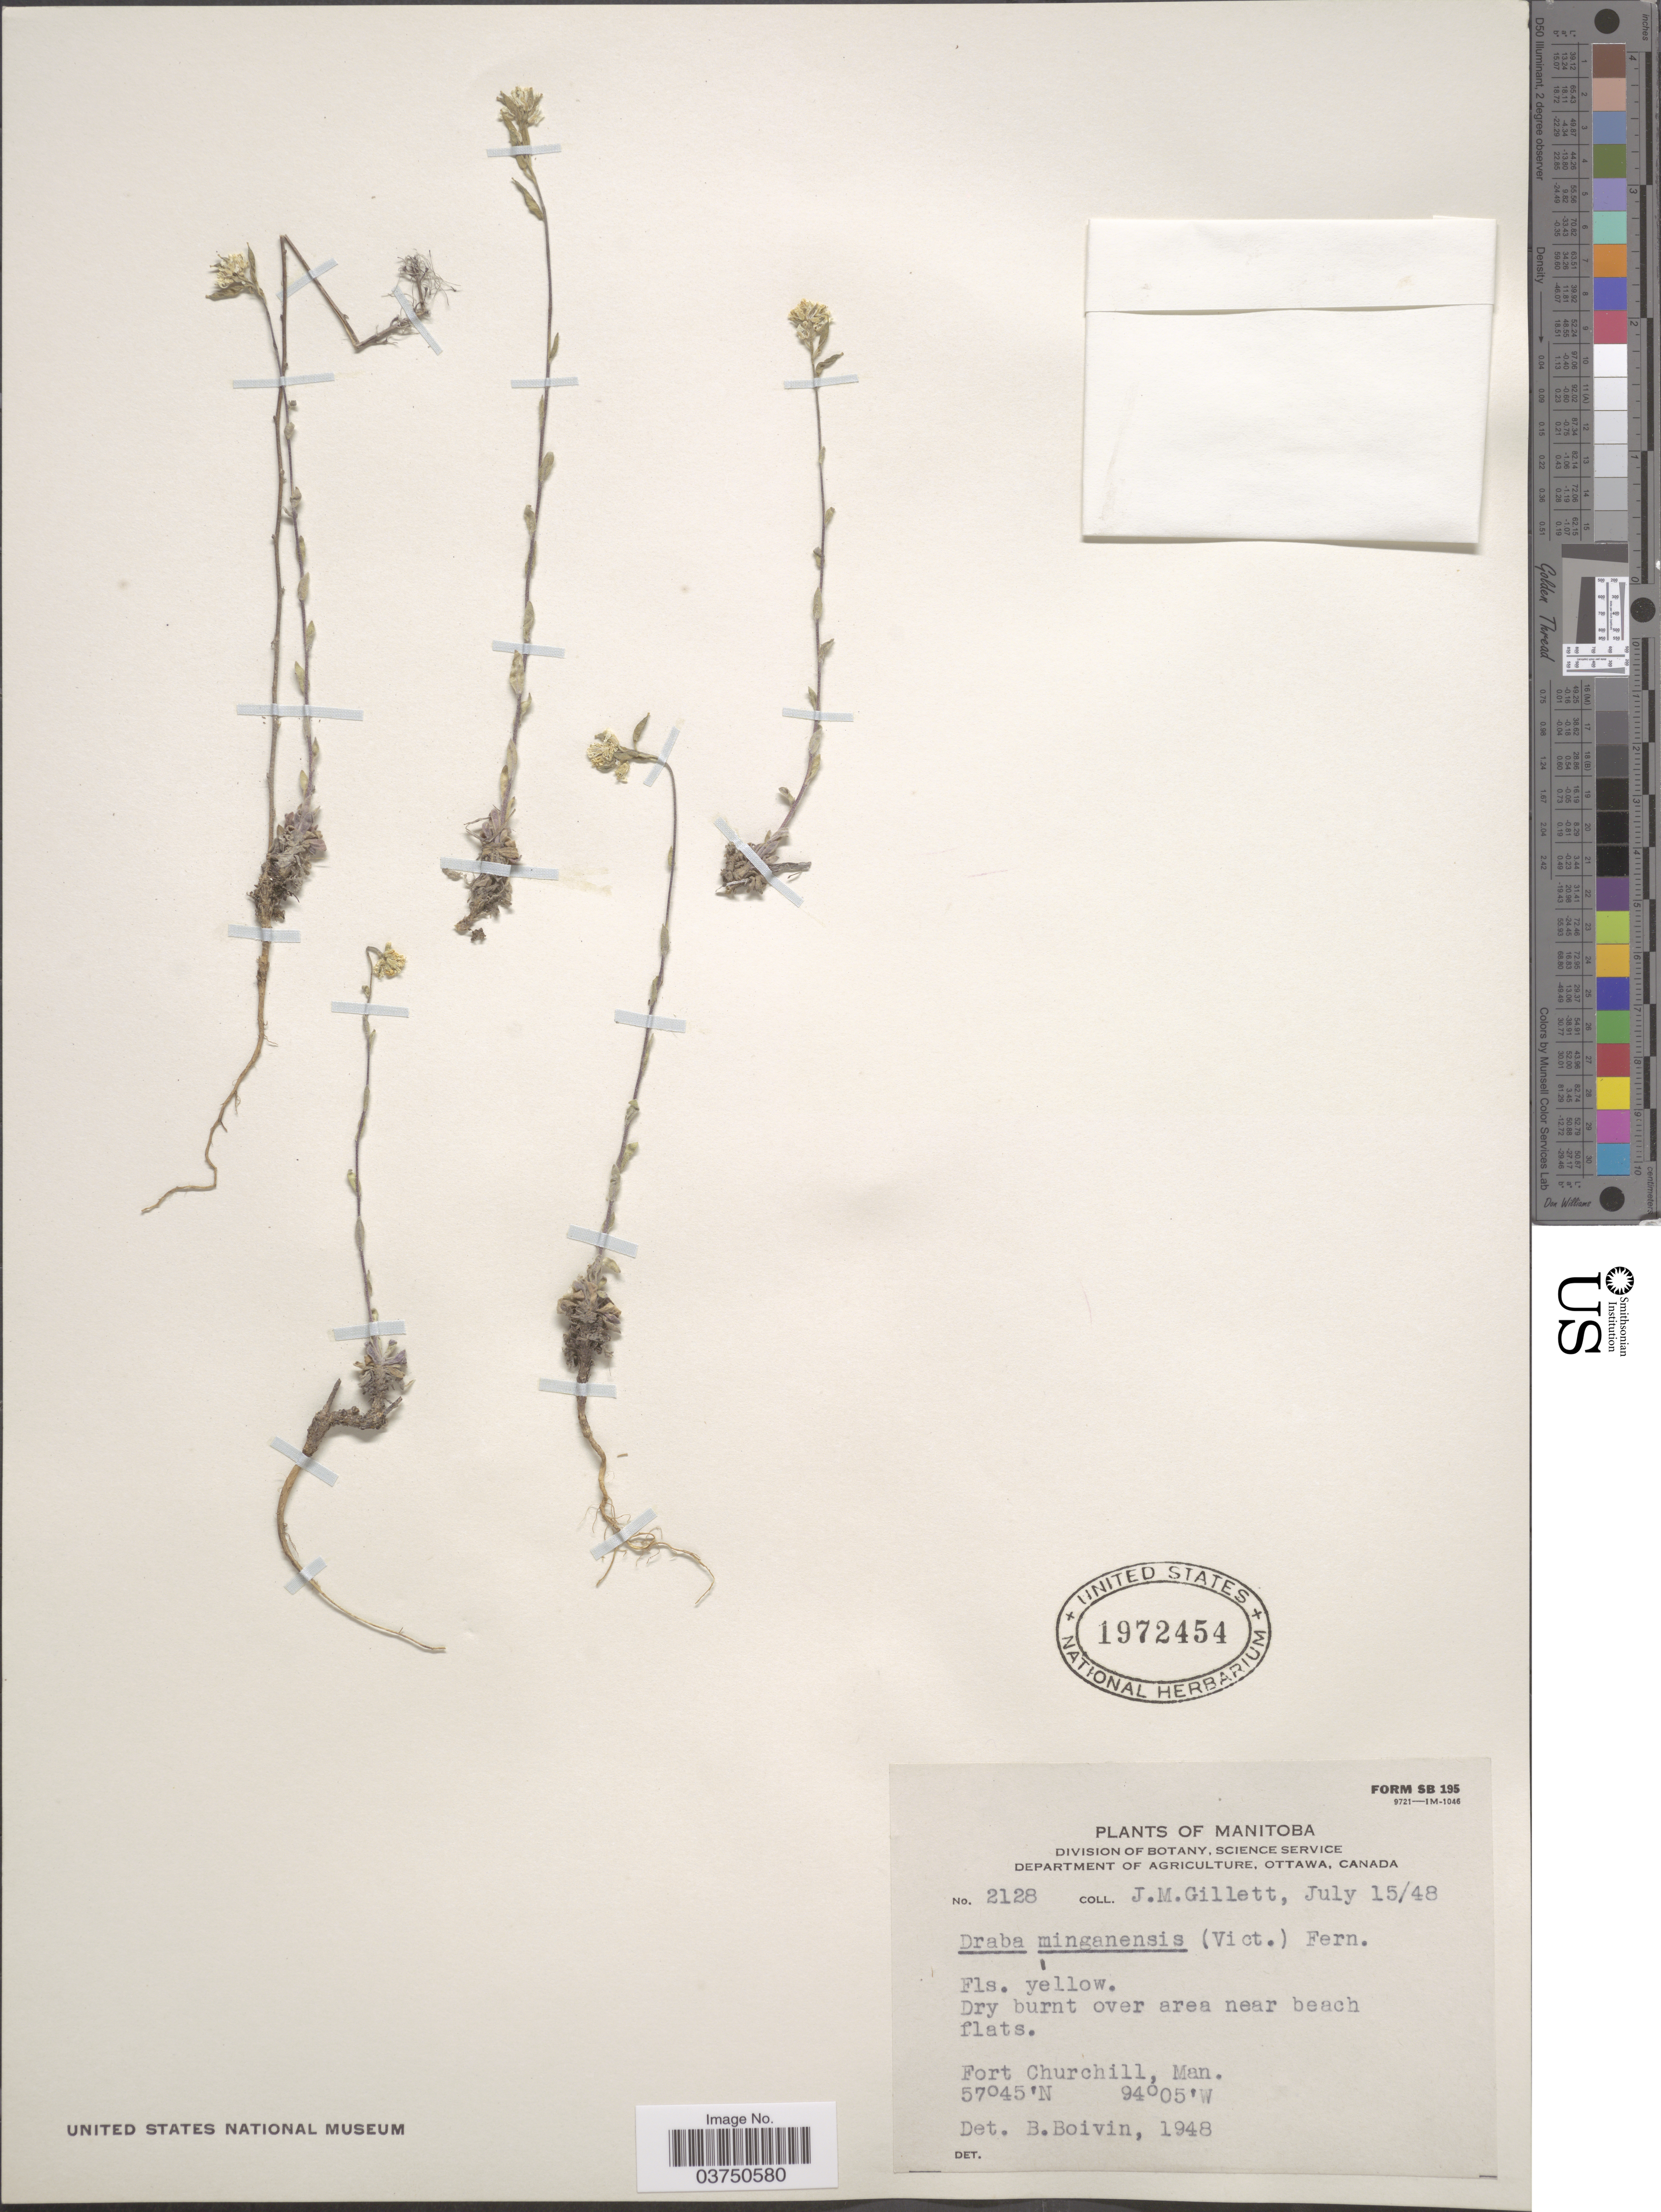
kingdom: Plantae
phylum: Tracheophyta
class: Magnoliopsida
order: Brassicales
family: Brassicaceae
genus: Draba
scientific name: Draba aurea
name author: Vahl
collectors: J. M. Gillett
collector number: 2128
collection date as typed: Transcribed d/m/y: 15/7/48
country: Canada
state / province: Manitoba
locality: Fort Churchill, Man.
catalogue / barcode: US 1972454